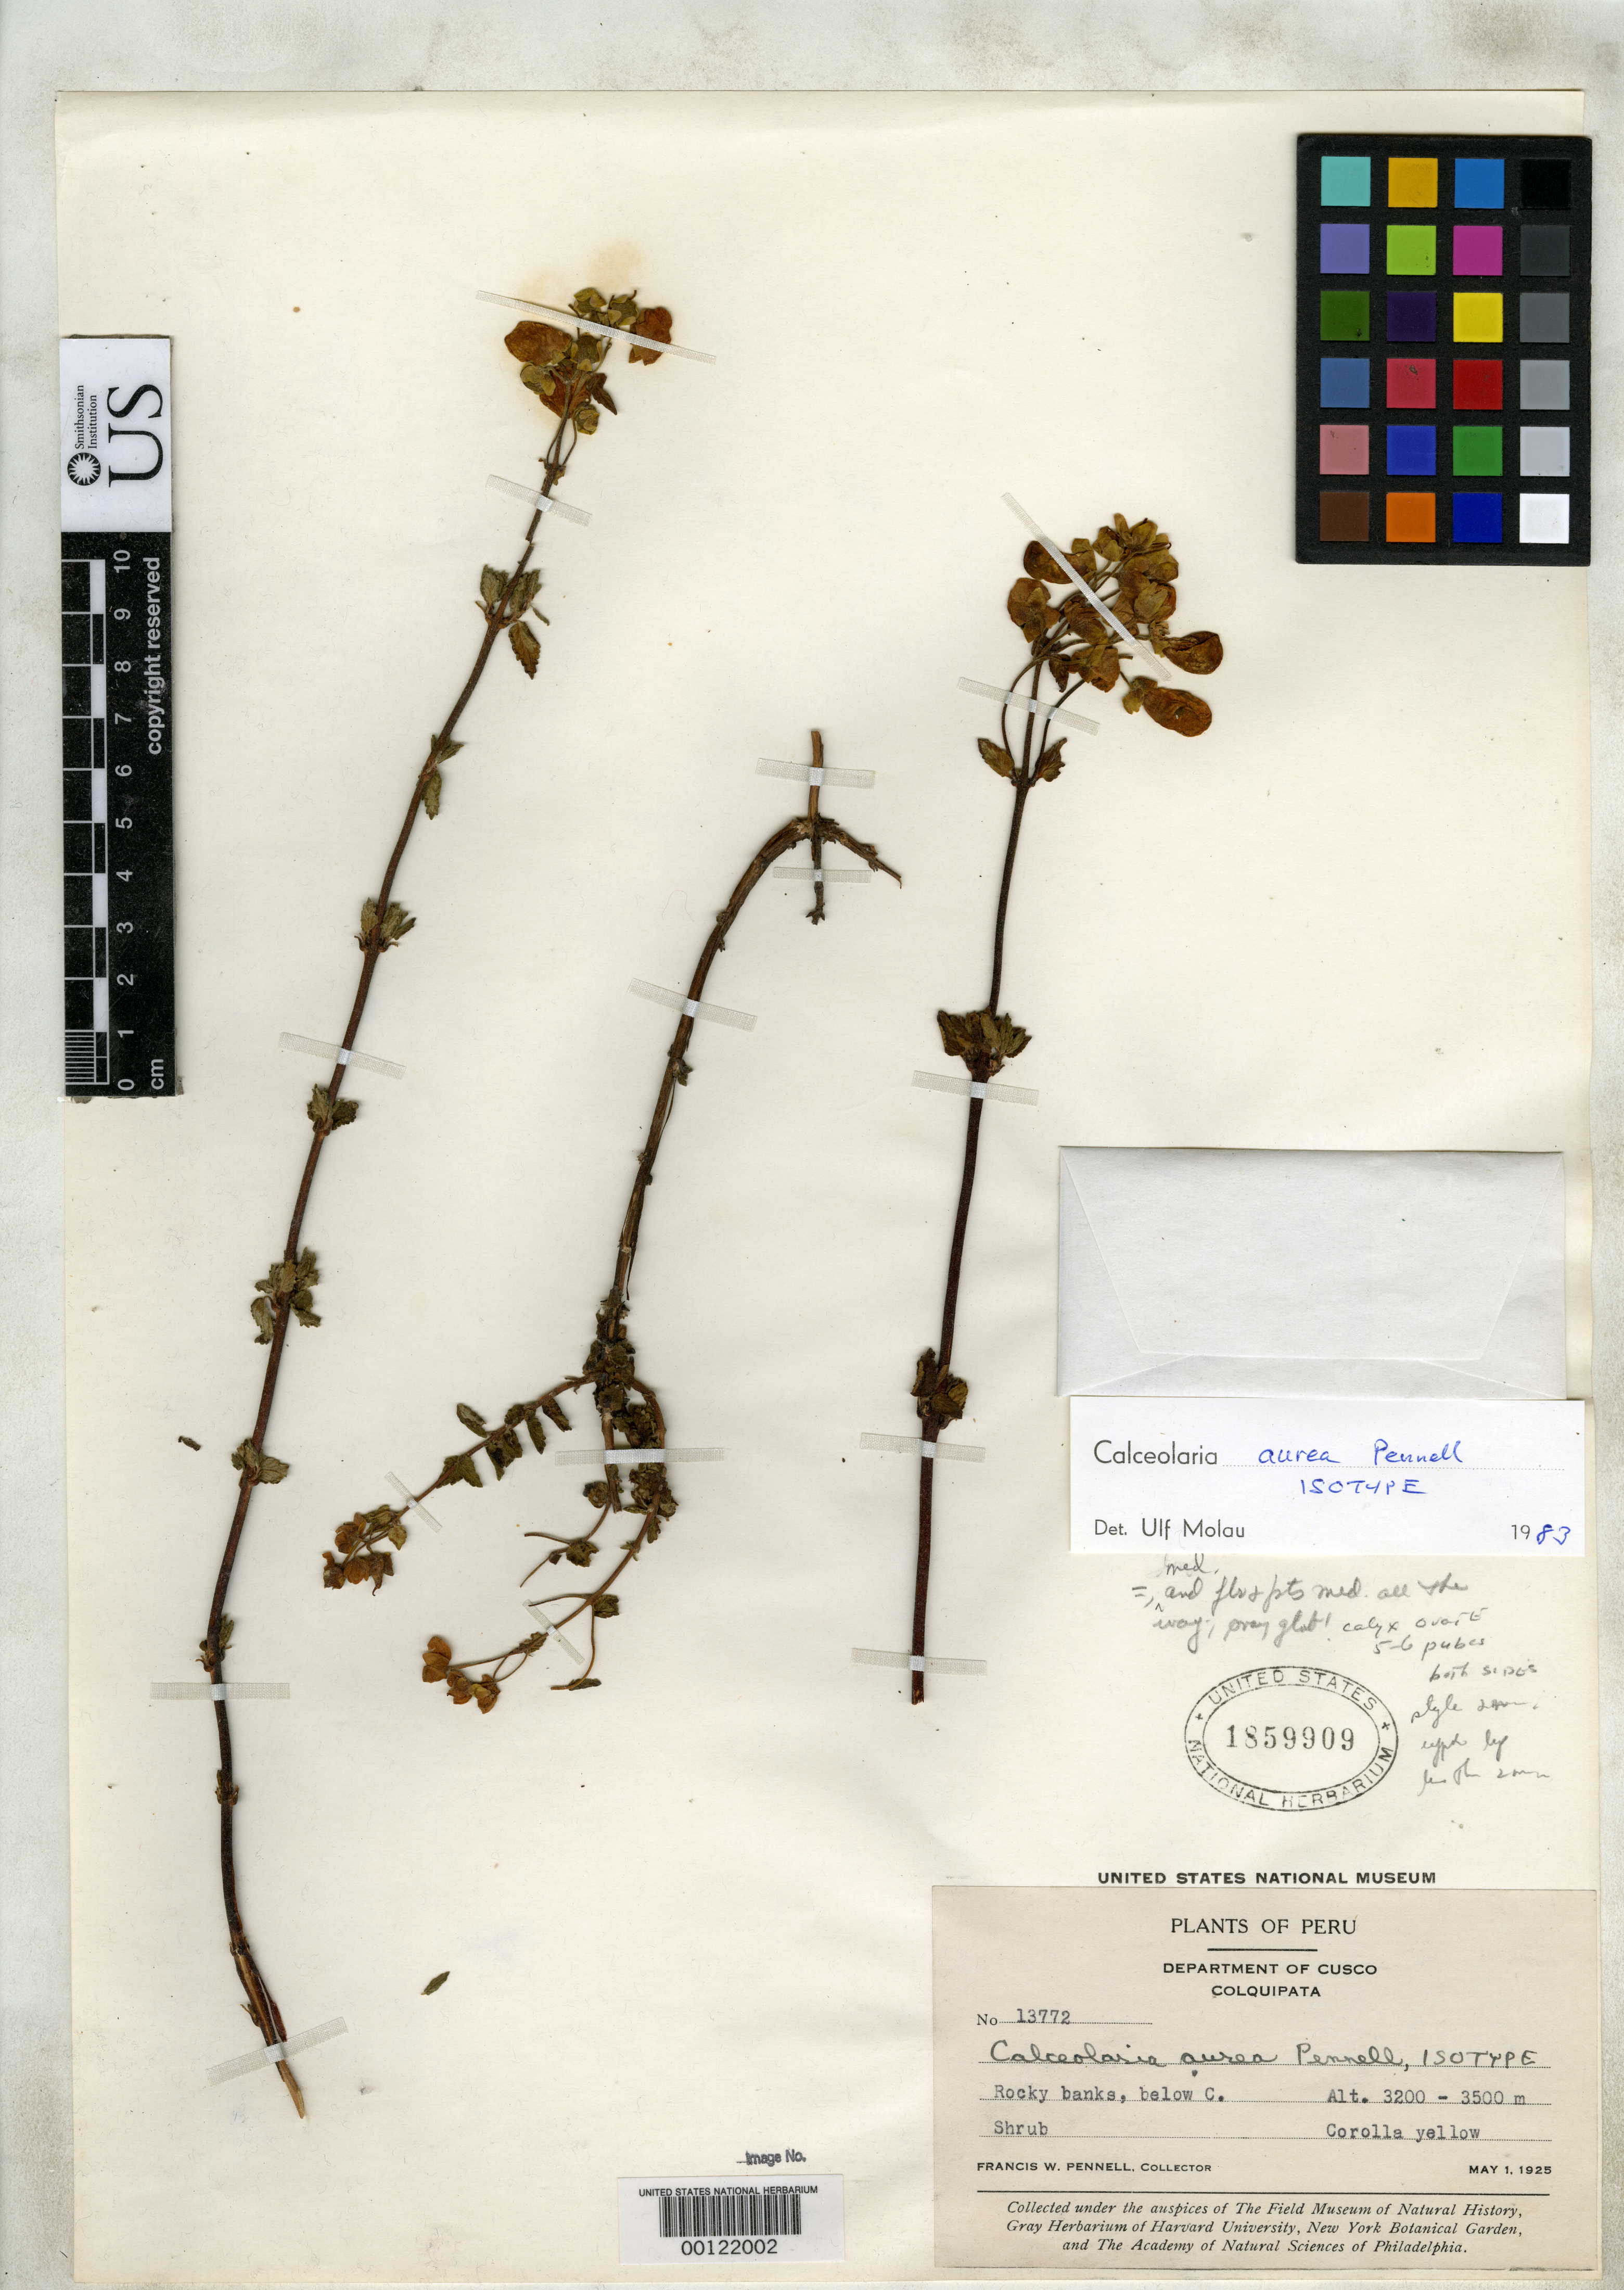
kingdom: Plantae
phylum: Tracheophyta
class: Magnoliopsida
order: Lamiales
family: Calceolariaceae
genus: Calceolaria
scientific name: Calceolaria aurea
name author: Pennell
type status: Isotype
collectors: F. W. Pennell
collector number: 13772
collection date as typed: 01 May 1925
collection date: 1925-05-01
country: Peru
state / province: Cusco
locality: Colquipata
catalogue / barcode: US 1859909